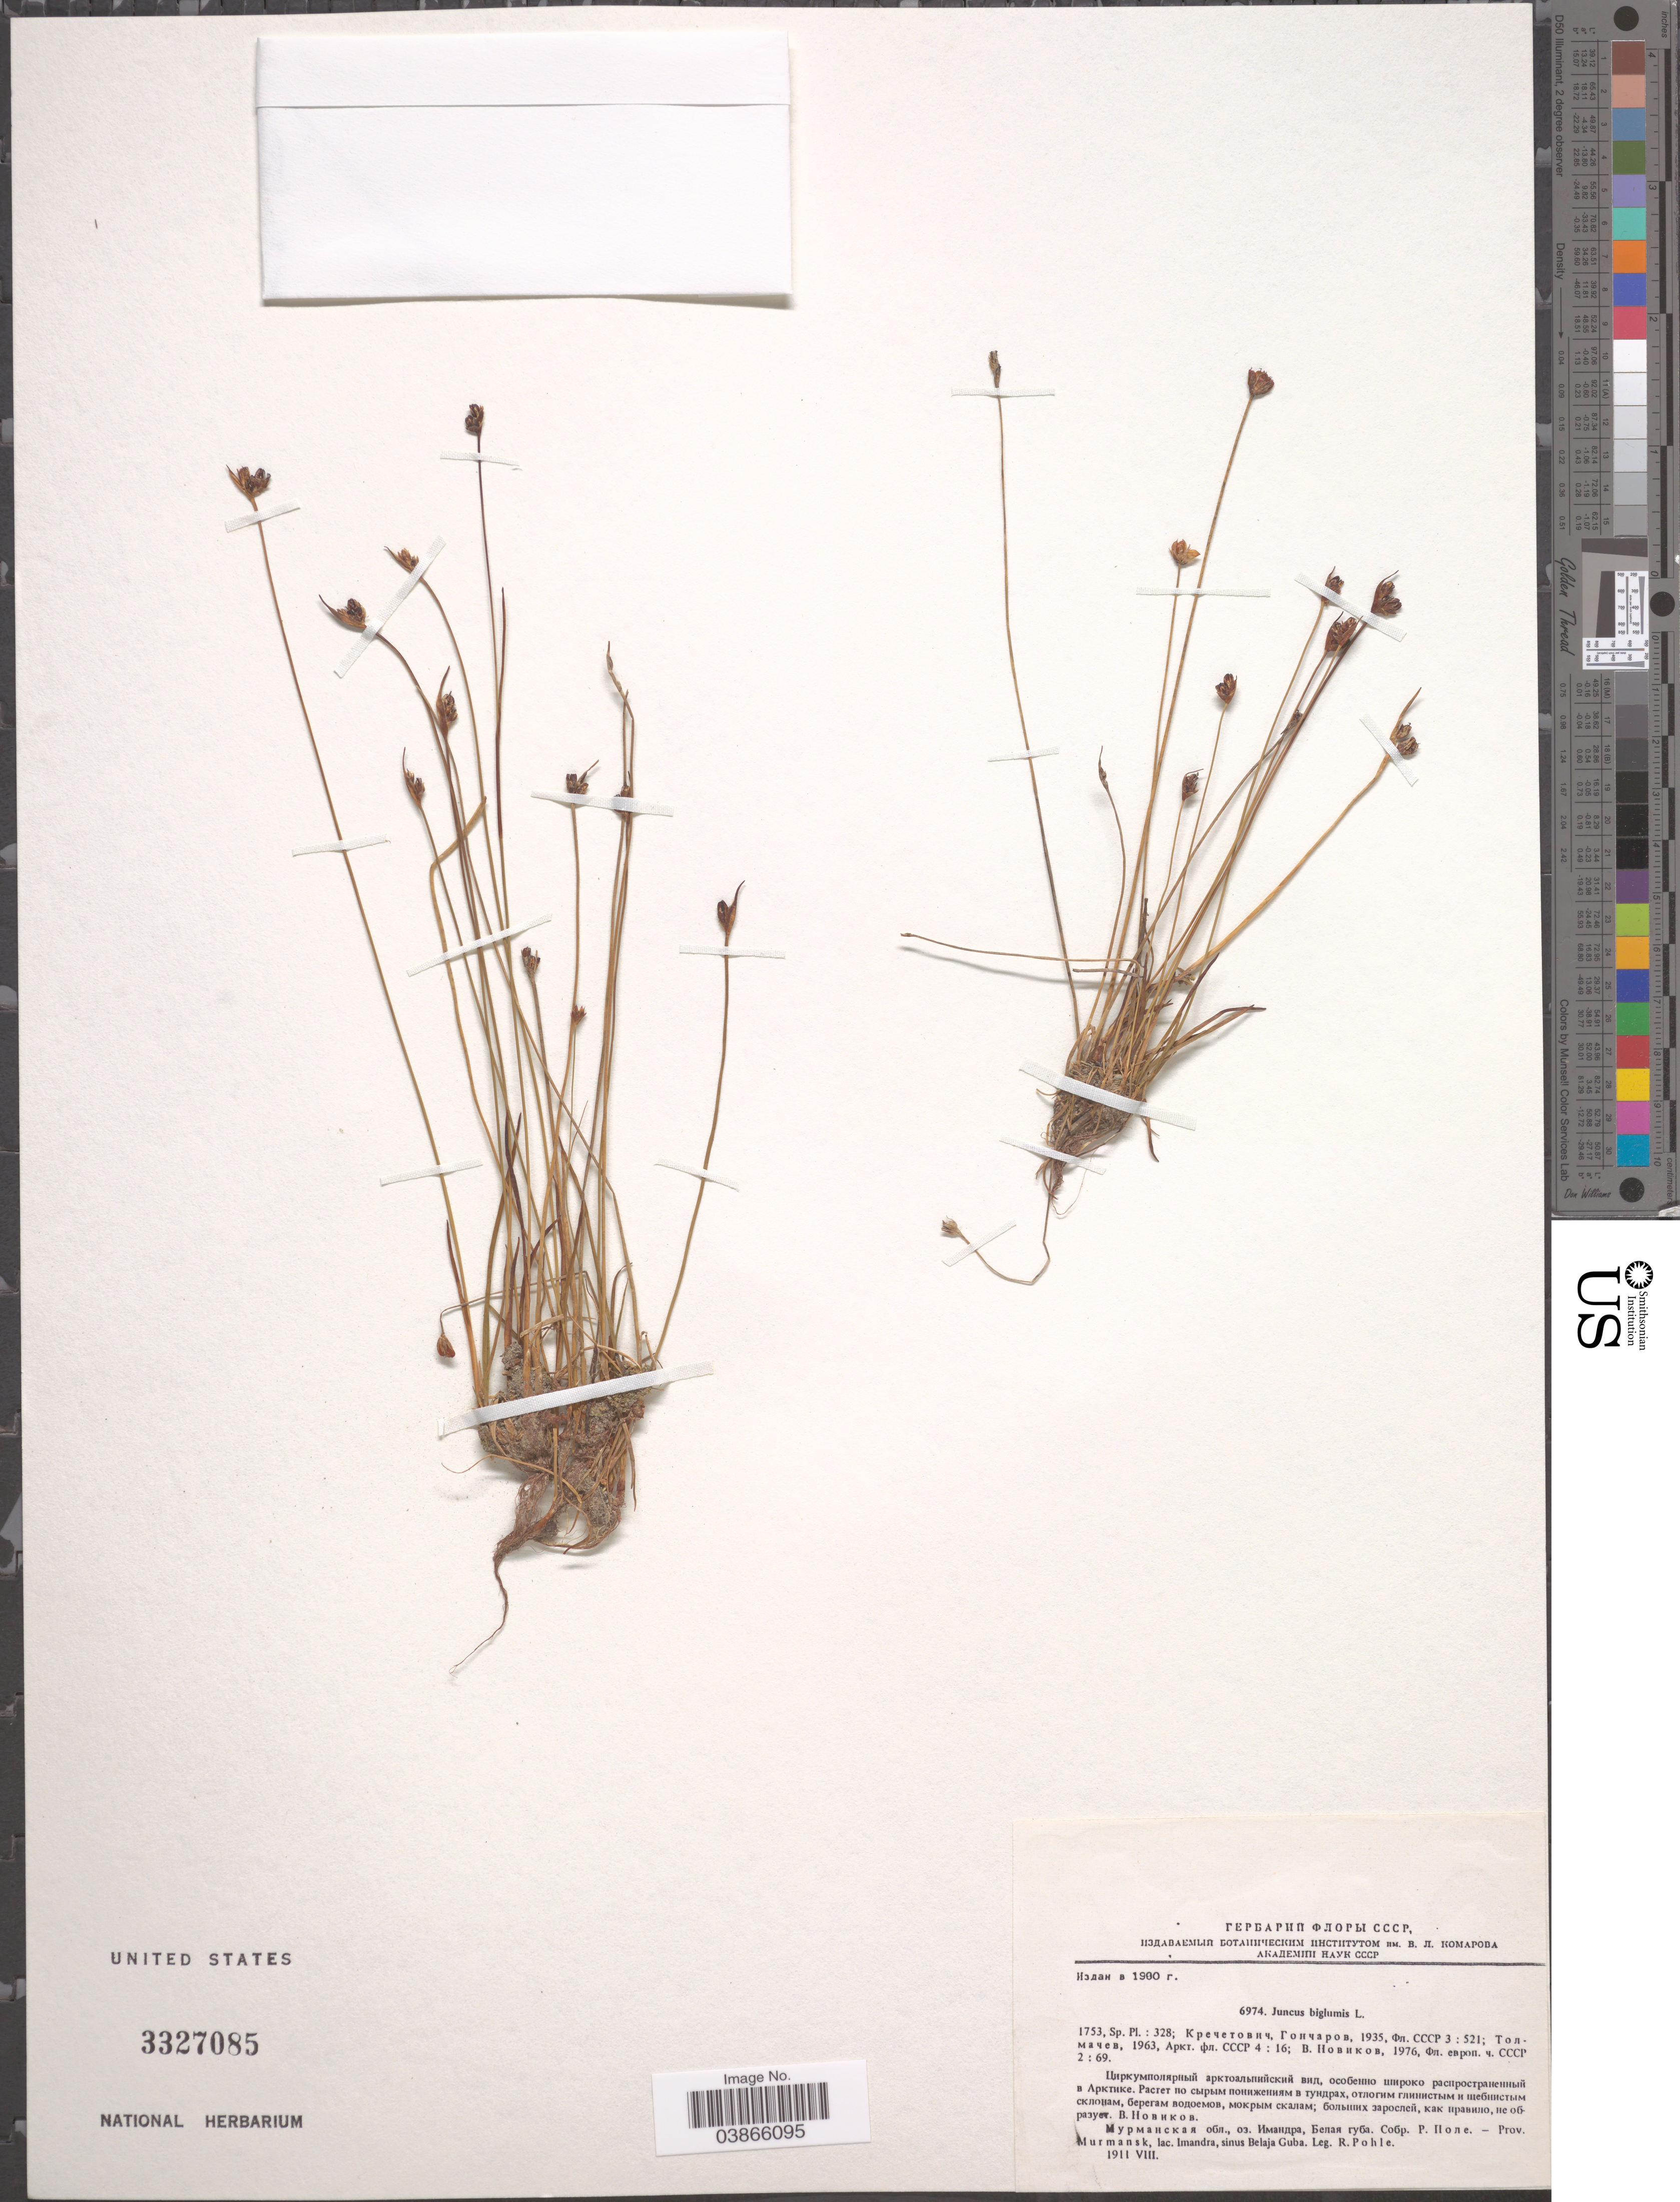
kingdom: Plantae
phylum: Tracheophyta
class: Liliopsida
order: Poales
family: Juncaceae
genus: Juncus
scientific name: Juncus biglumis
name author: L.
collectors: R. Pohle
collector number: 6974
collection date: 1911-08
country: Russian Federation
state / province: Murmansk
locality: Lac. Imandra, sinus Belaja Guba.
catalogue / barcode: US 3327085